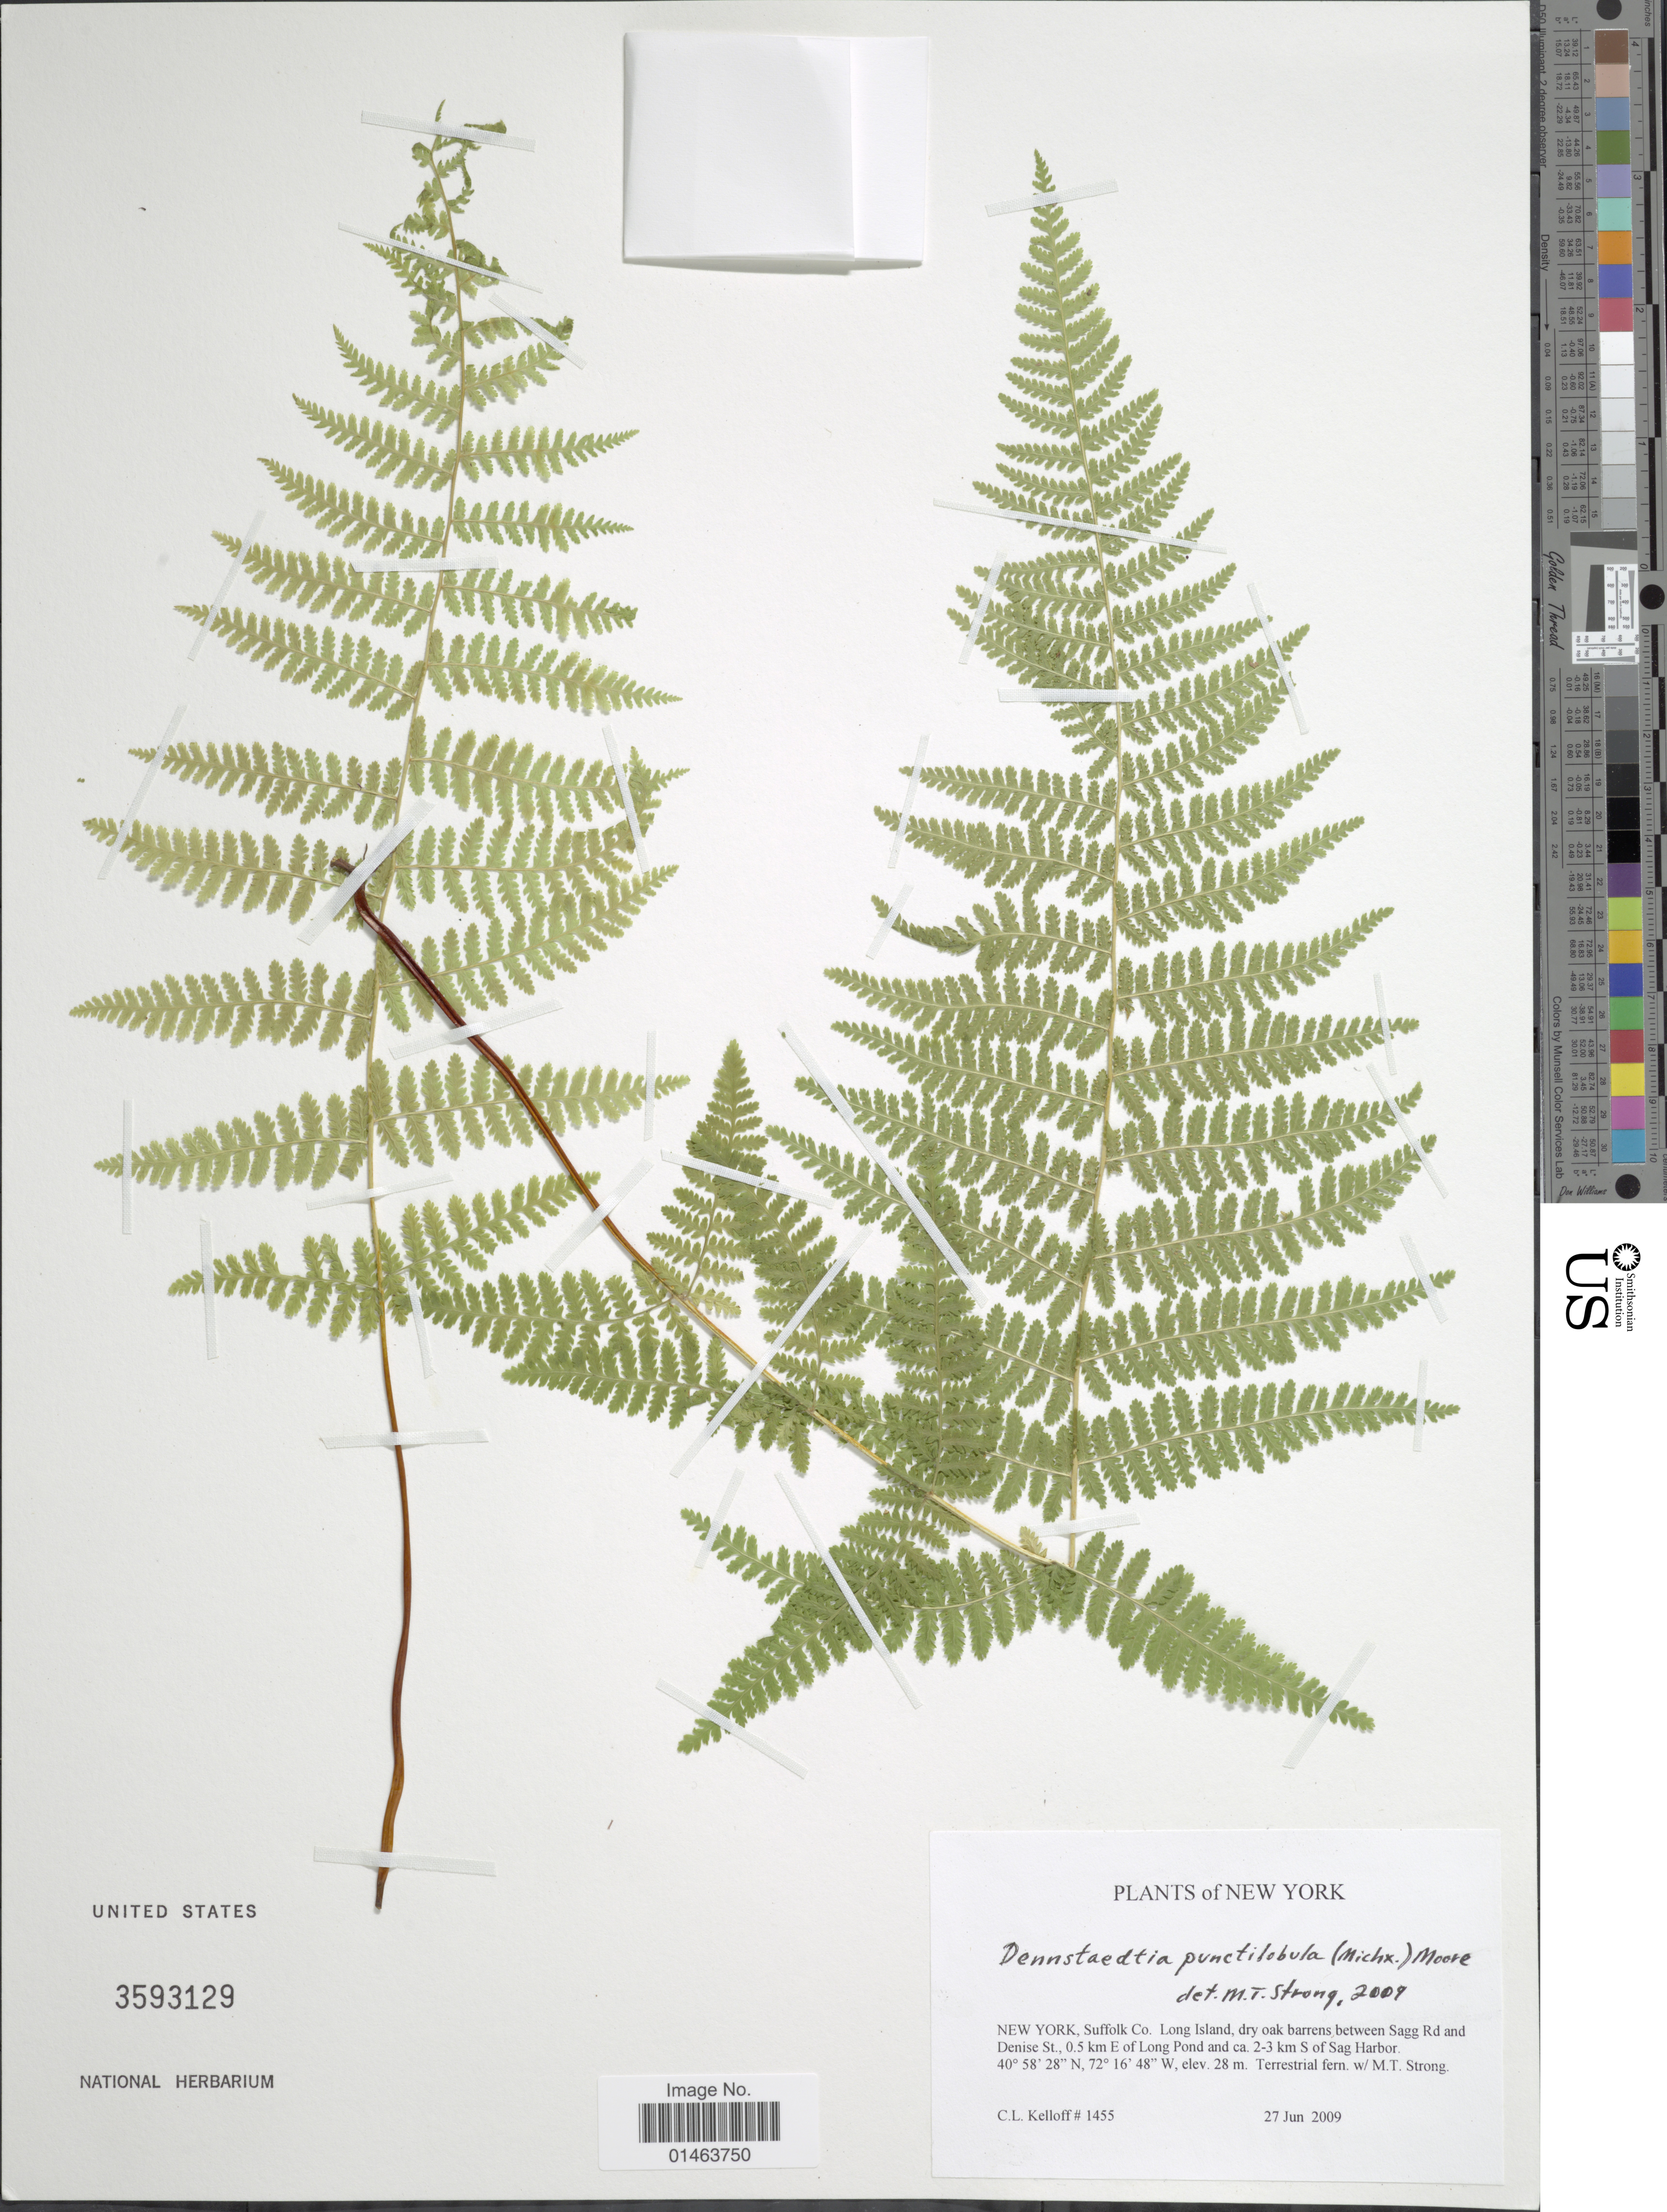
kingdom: Plantae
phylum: Tracheophyta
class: Polypodiopsida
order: Polypodiales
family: Dennstaedtiaceae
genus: Dennstaedtia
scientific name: Dennstaedtia punctilobula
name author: (Michx.) T. Moore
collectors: C. L. Kelloff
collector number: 1455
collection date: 2009-06-27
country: United States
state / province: New York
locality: Suffolk Co. Long Island, dry oak barrens, between Sagg Rd and Denise STt., 0.5km E of Long Pond and ca 2-3 km S. of Sag Harbor.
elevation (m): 28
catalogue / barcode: US 3593129